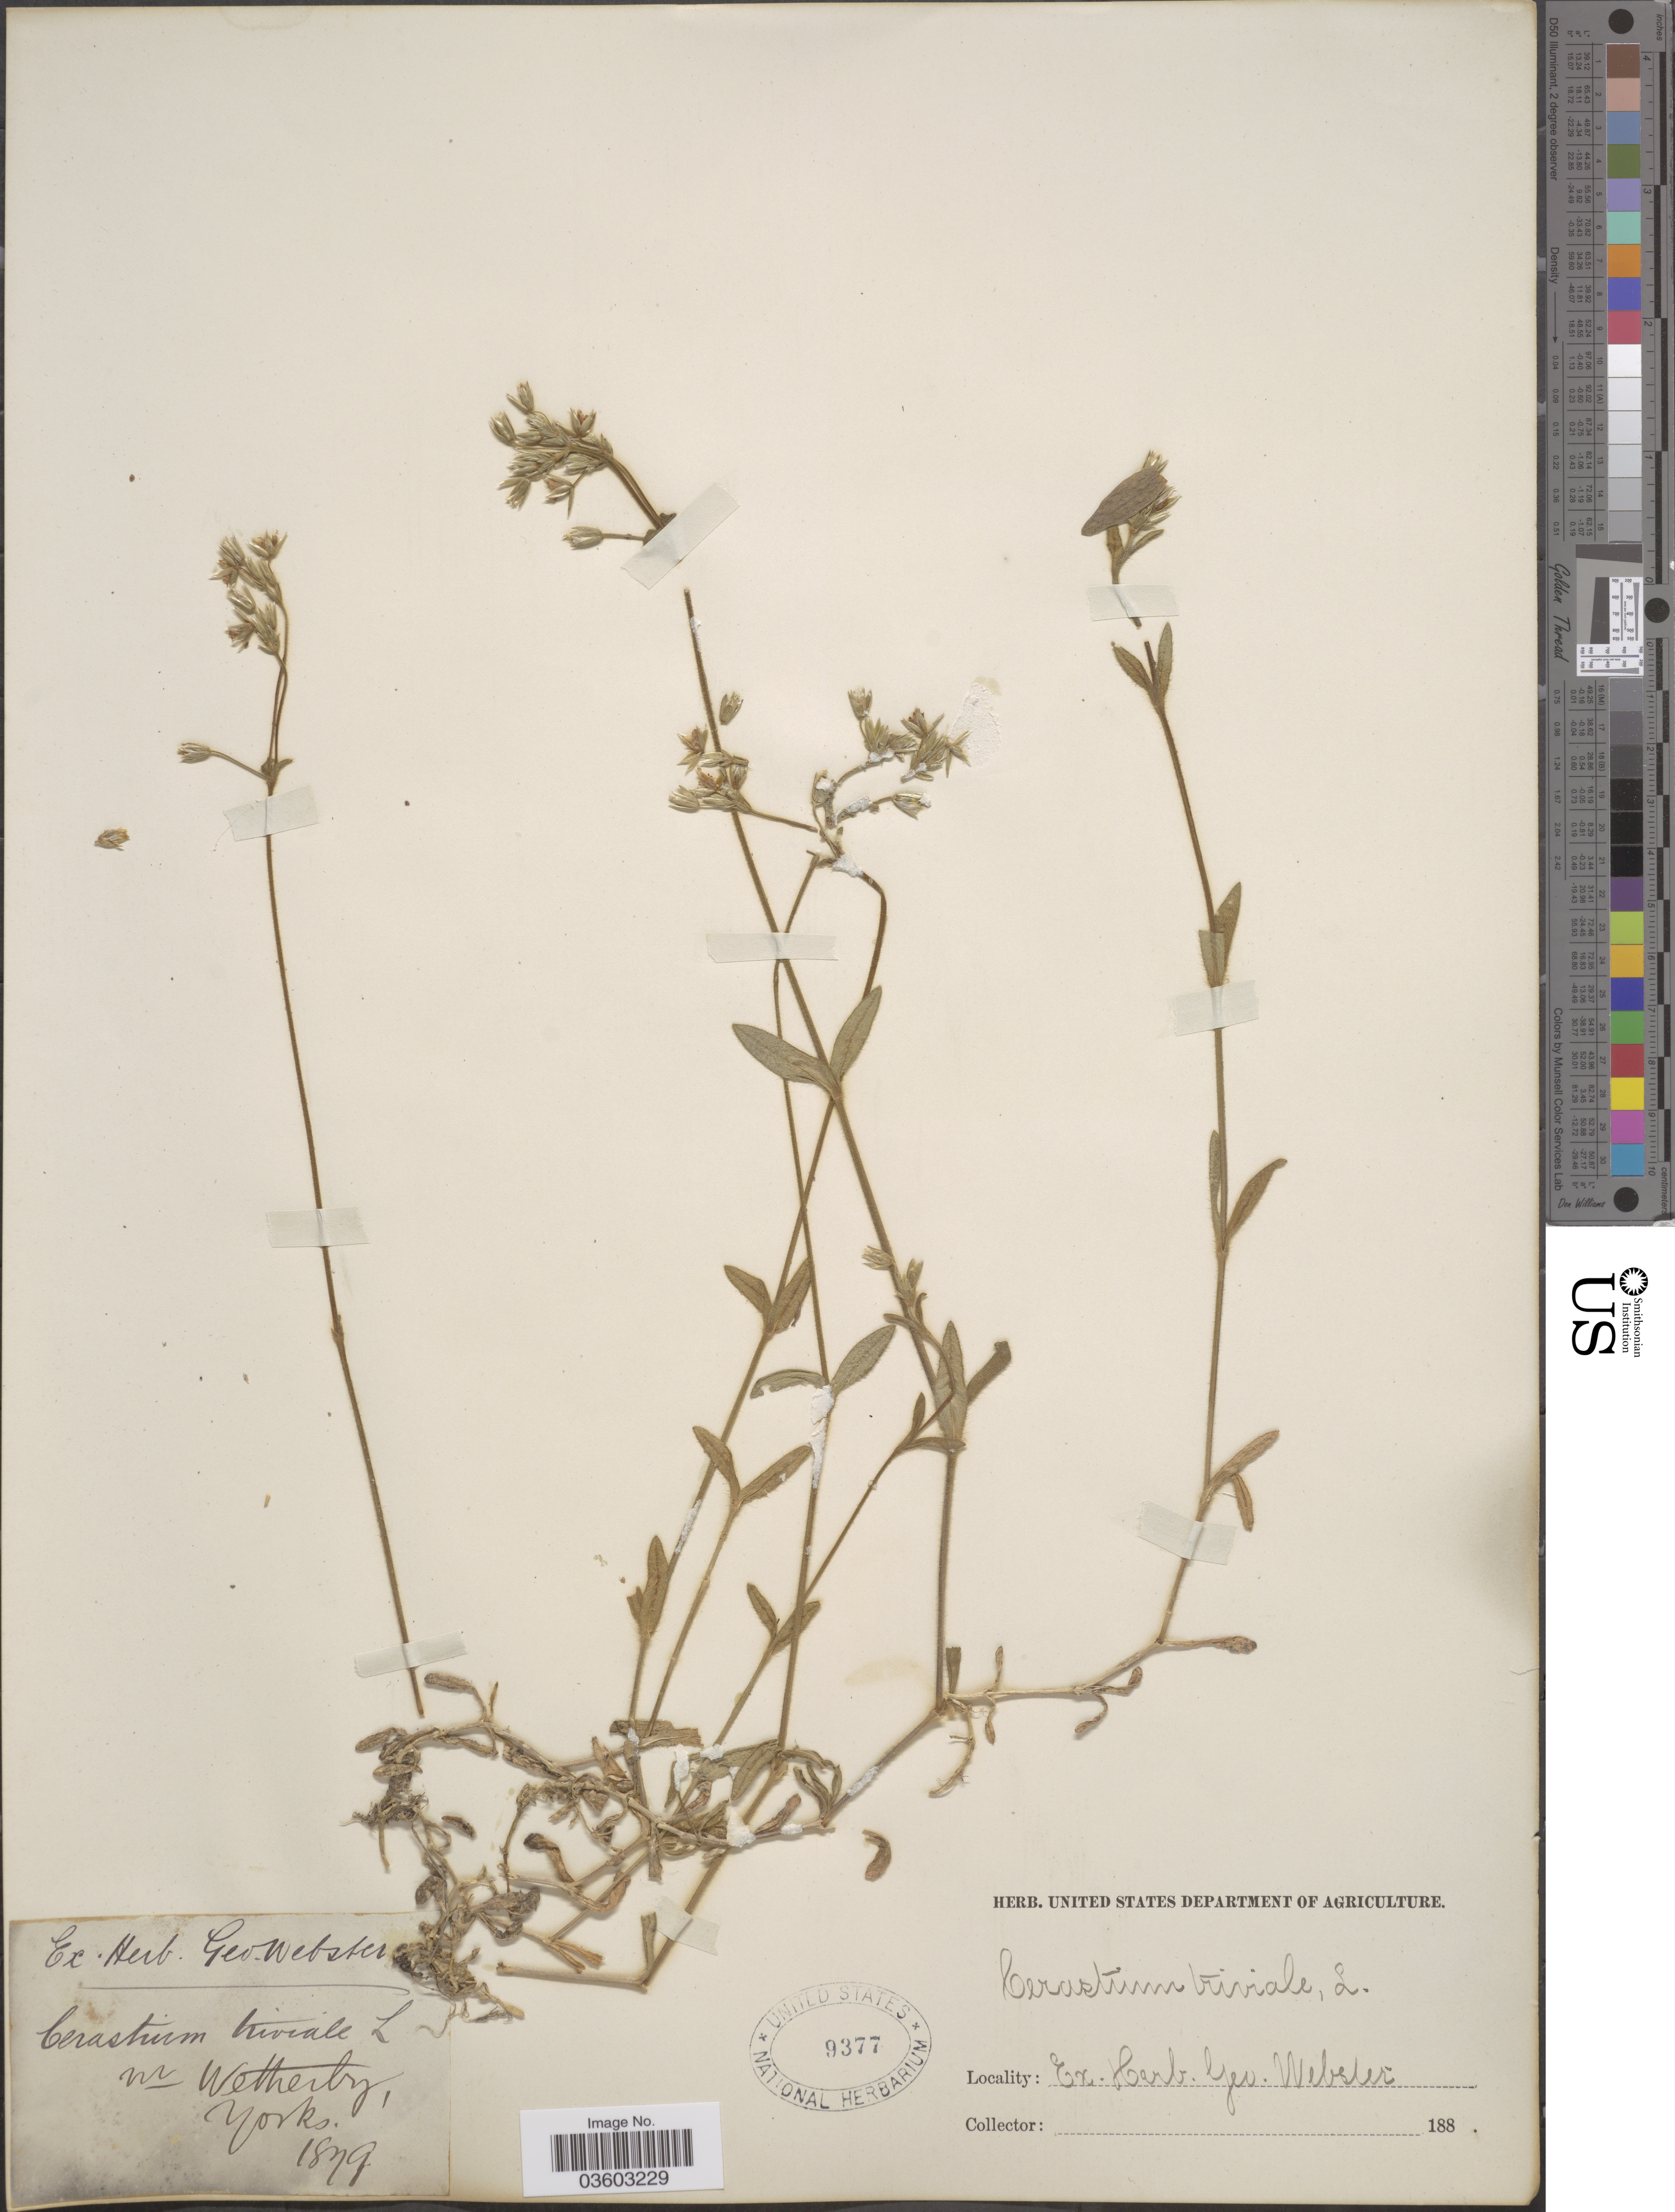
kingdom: Plantae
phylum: Tracheophyta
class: Magnoliopsida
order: Caryophyllales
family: Caryophyllaceae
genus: Cerastium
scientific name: Cerastium triviale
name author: Link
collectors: ex herb. Geo. Webster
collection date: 1879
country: United Kingdom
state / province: England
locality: Nr Wetherby, Yorks.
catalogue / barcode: US 9377